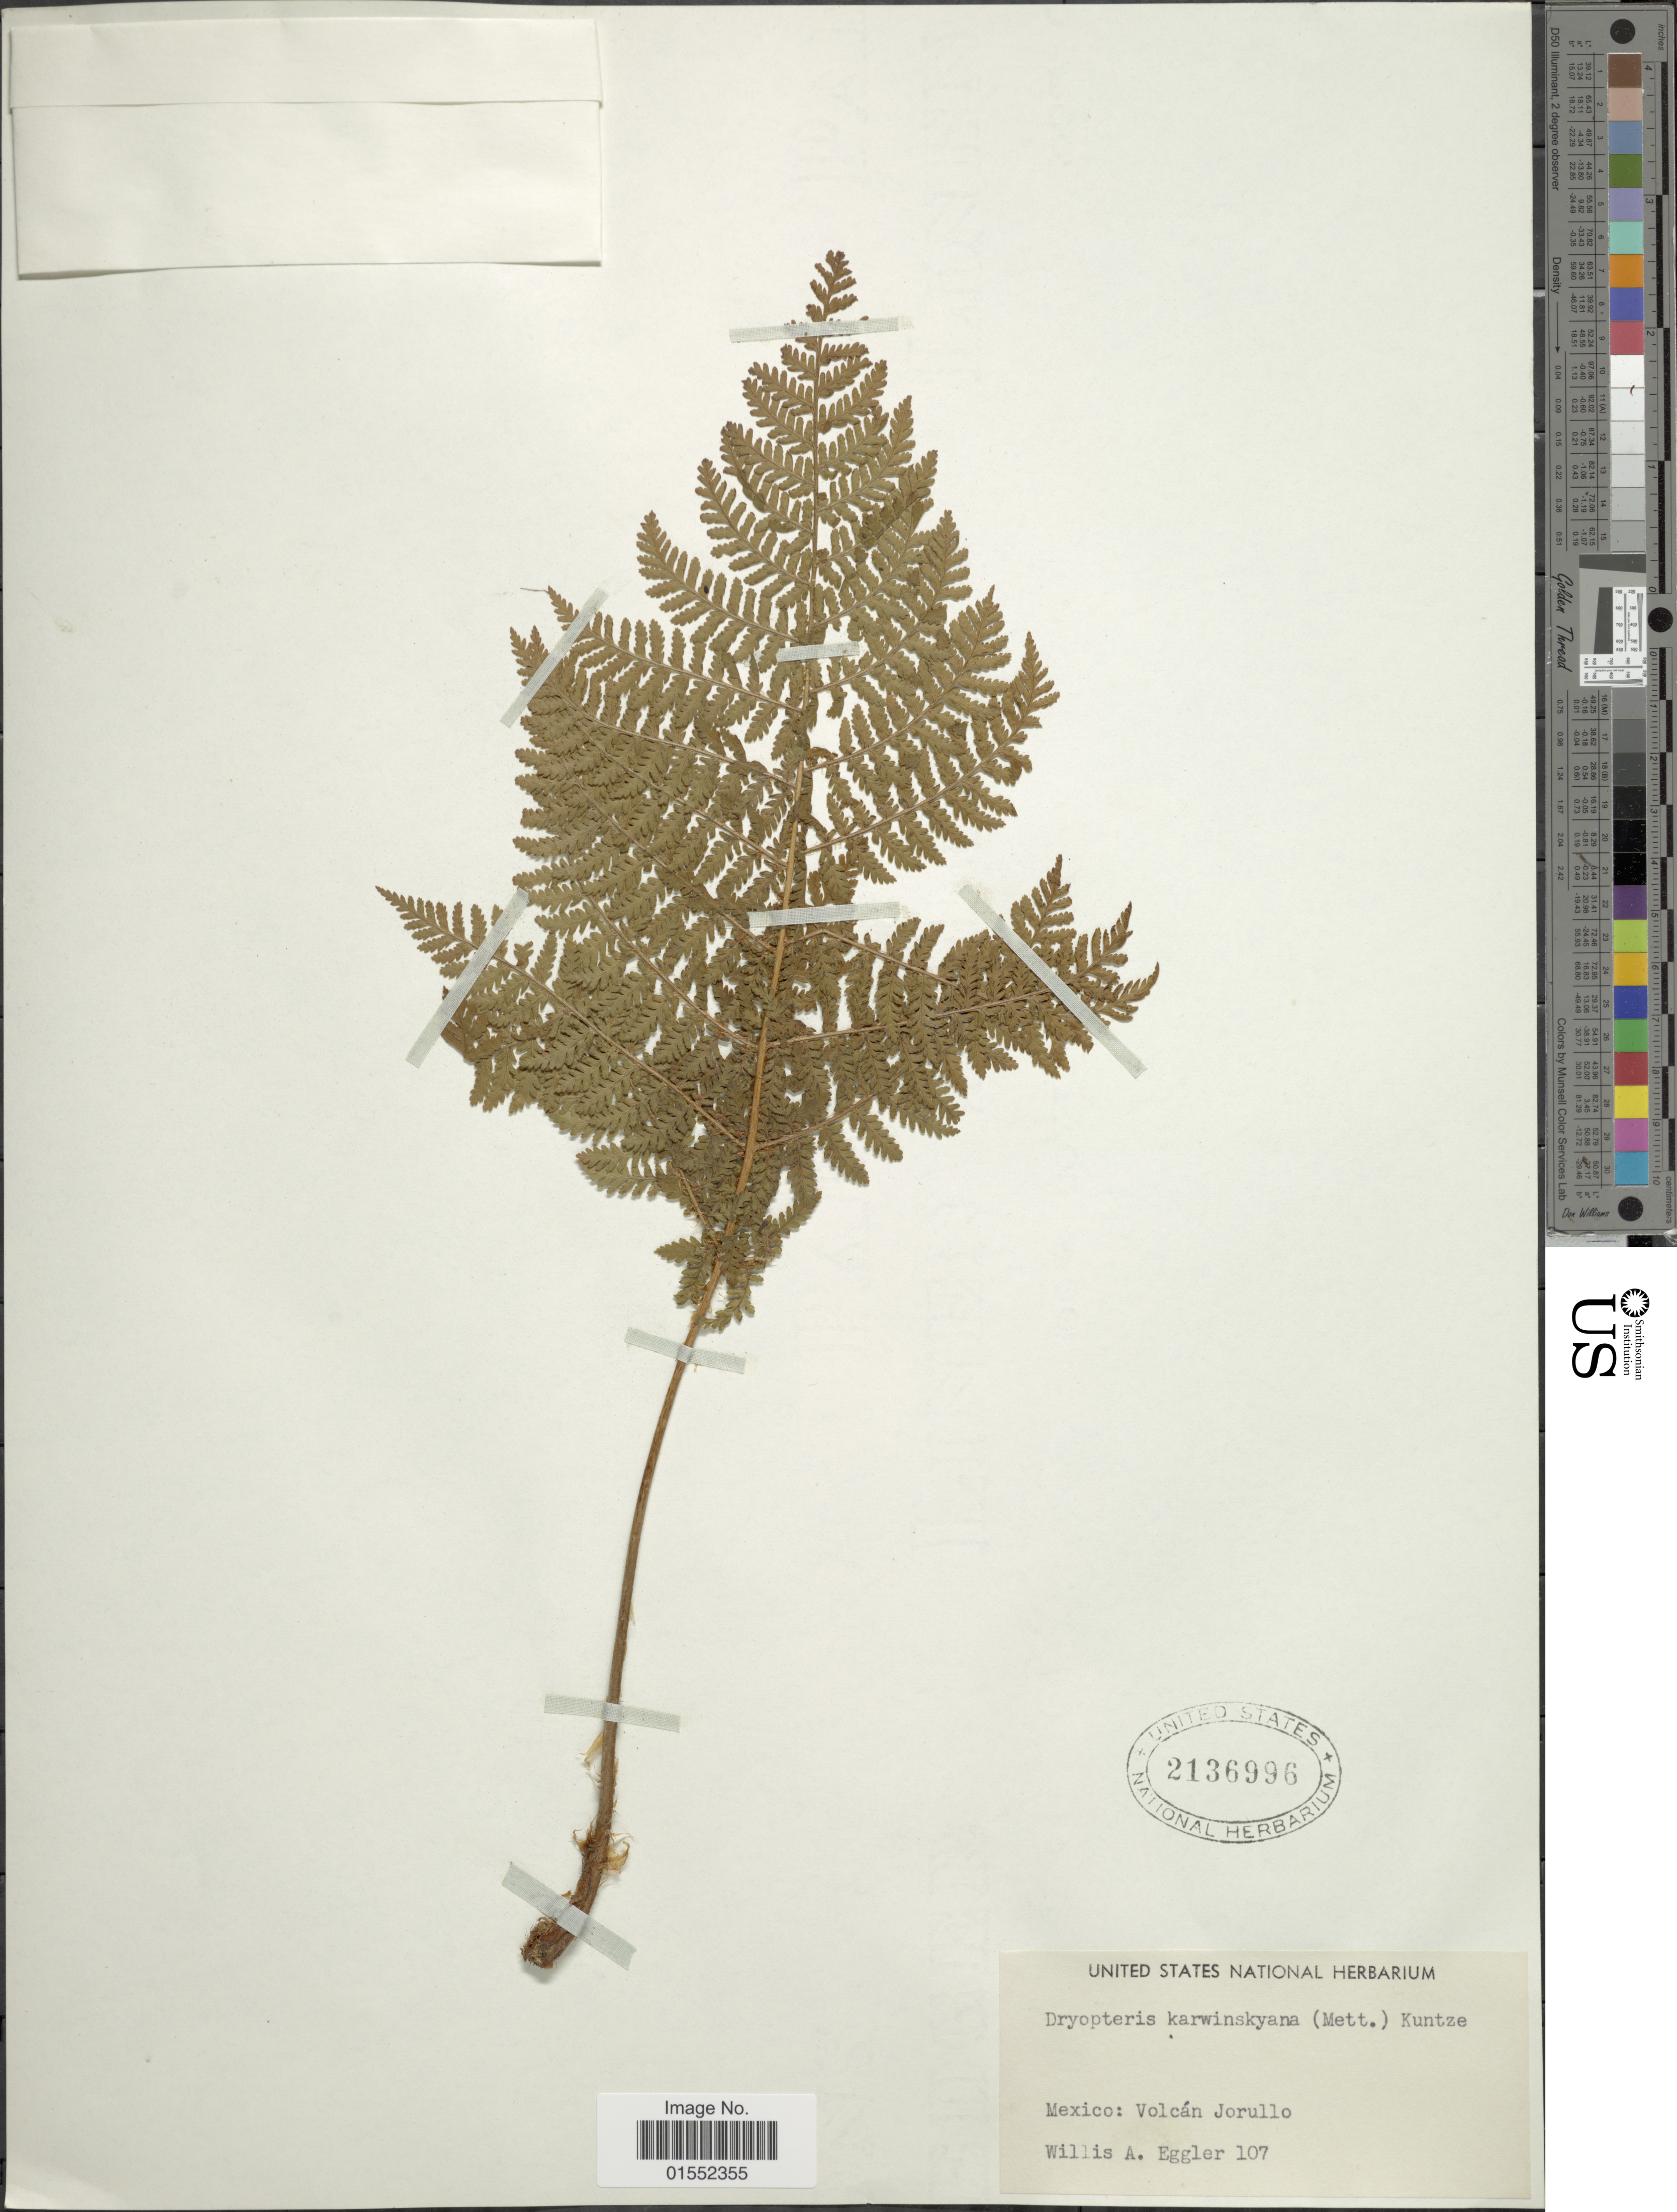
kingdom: Plantae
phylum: Tracheophyta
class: Polypodiopsida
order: Polypodiales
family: Dryopteridaceae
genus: Dryopteris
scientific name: Dryopteris karwinskyana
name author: (Mett.) Kuntze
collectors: W. A. Eggler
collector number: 107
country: Mexico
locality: Volcán Jorullo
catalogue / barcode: US 2136996